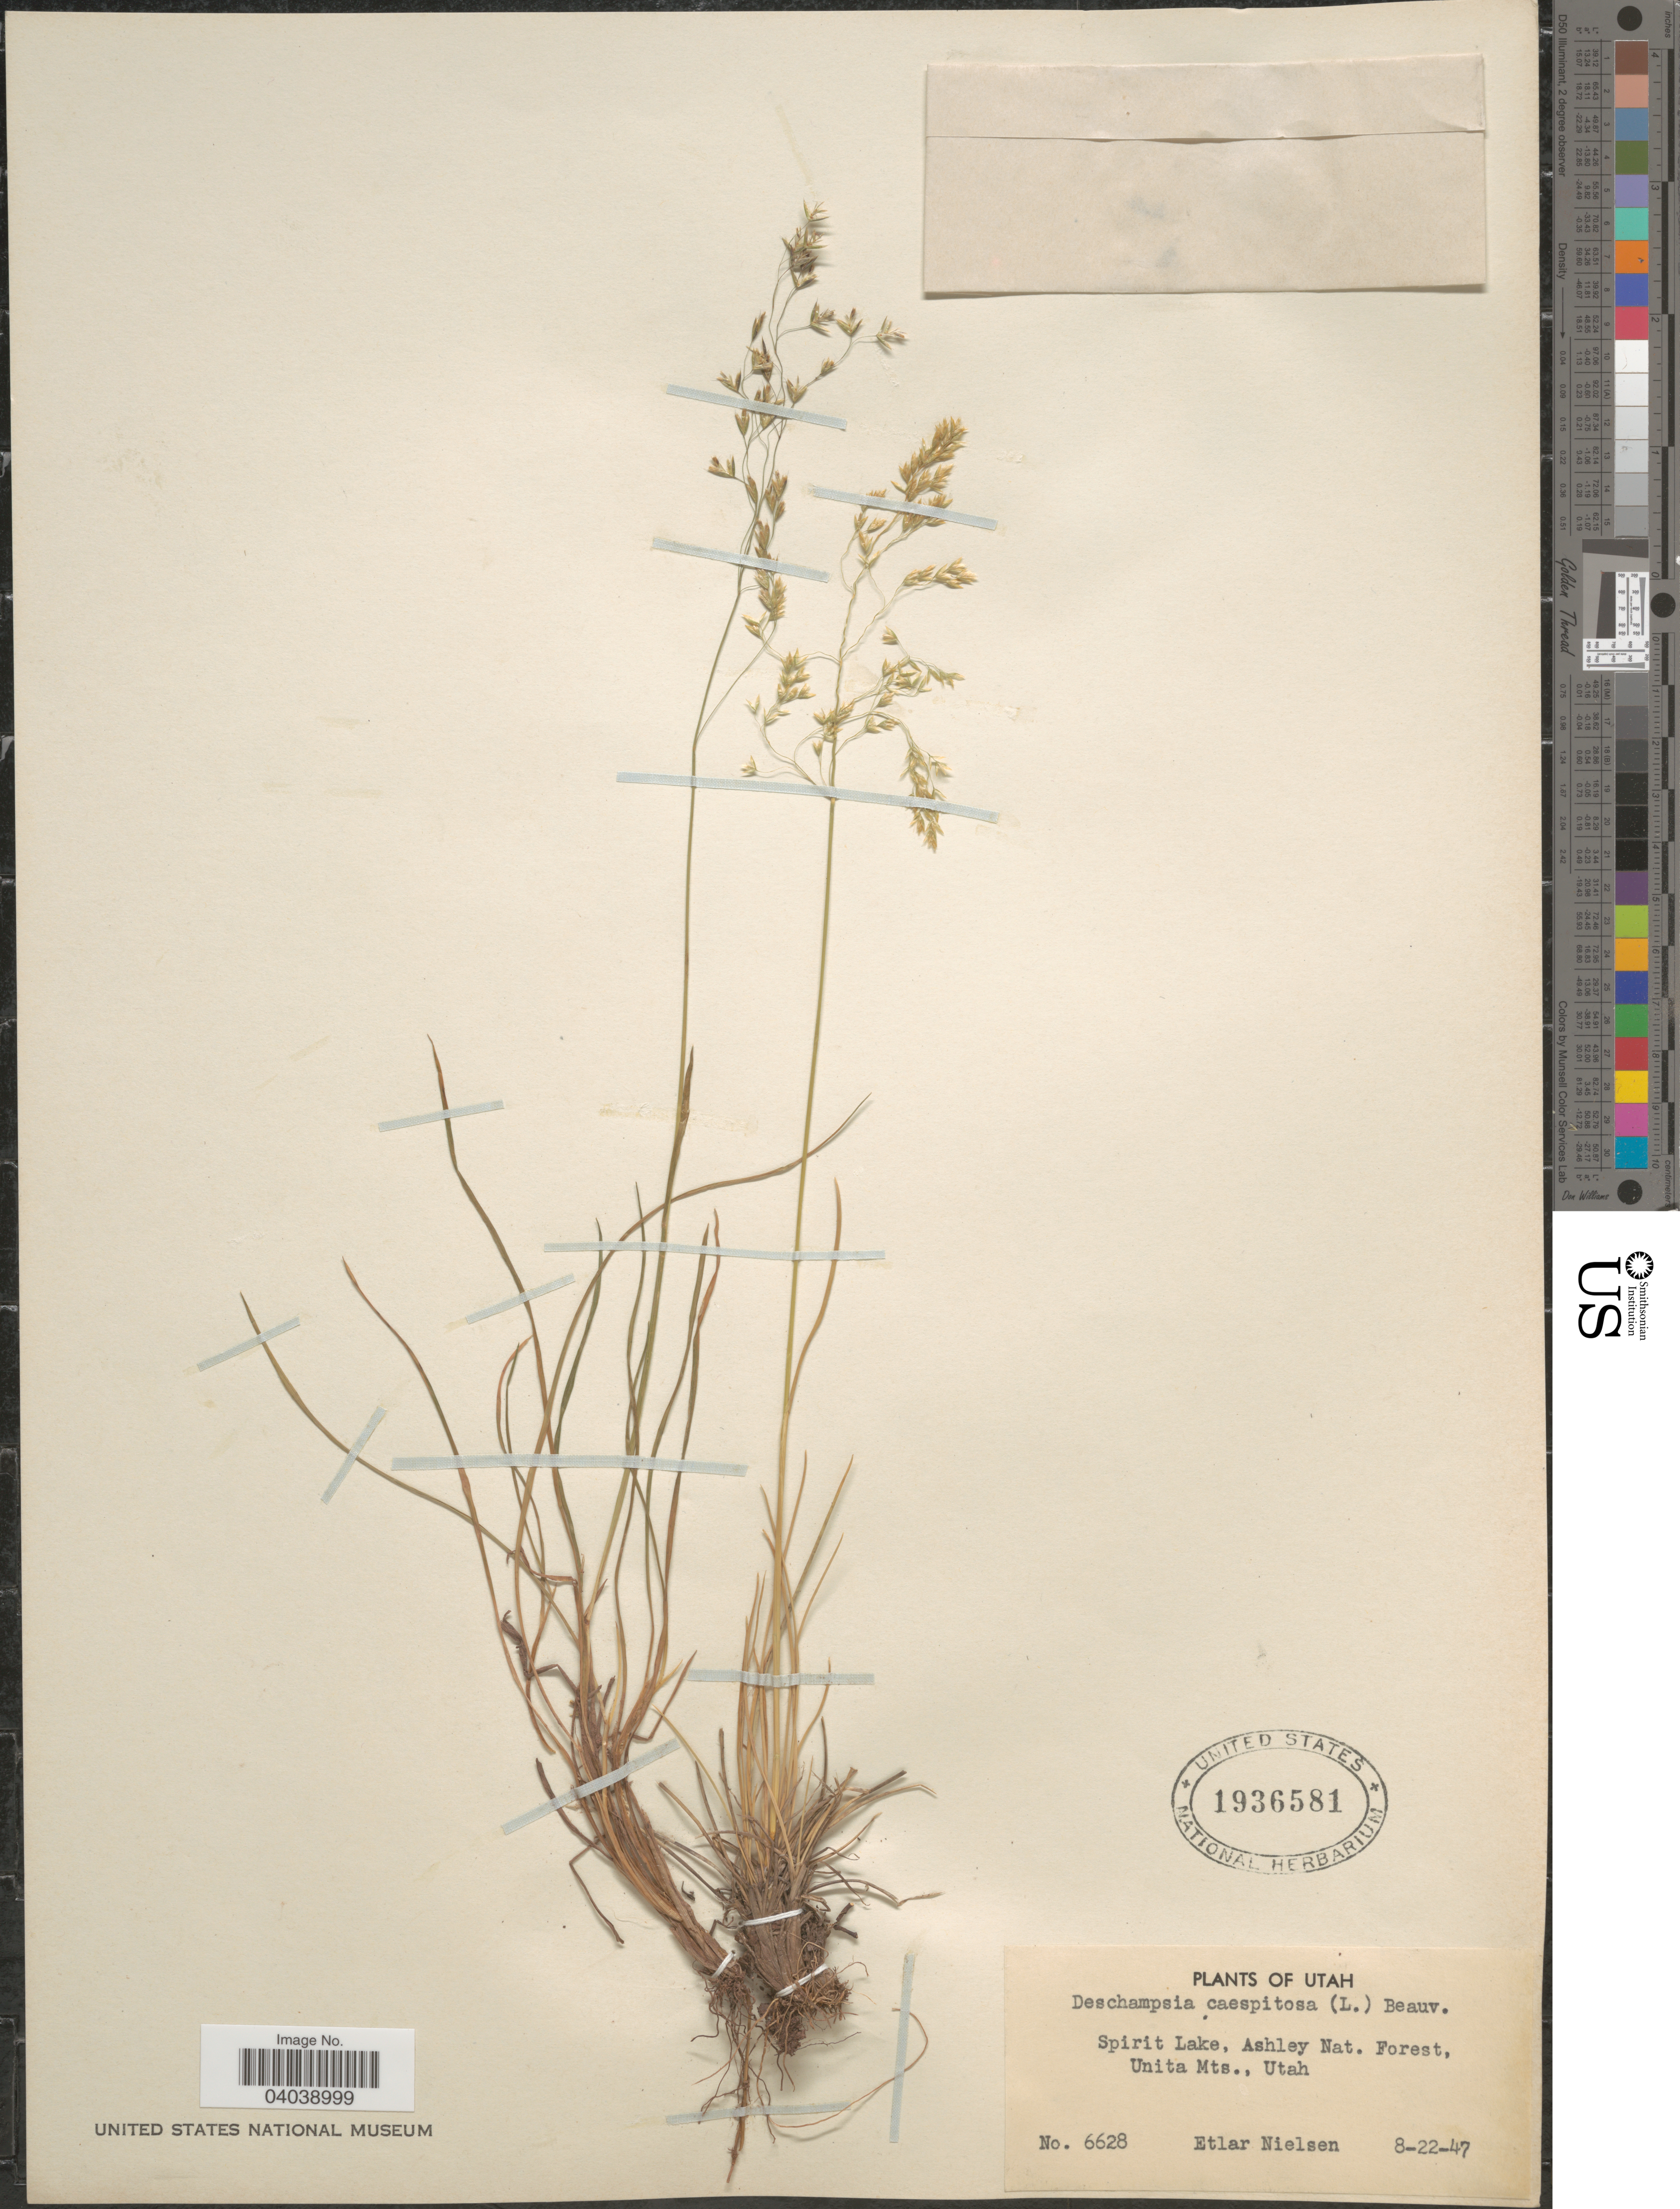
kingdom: Plantae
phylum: Tracheophyta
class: Liliopsida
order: Poales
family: Poaceae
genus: Deschampsia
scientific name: Deschampsia cespitosa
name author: (L.) P. Beauv.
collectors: E. Nielsen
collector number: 6628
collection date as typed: Transcribed d/m/y: 22/8/47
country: United States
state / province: Utah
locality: Spirit Lake, Ashley Nat. Forest, Unita Mts.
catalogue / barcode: US 1936581